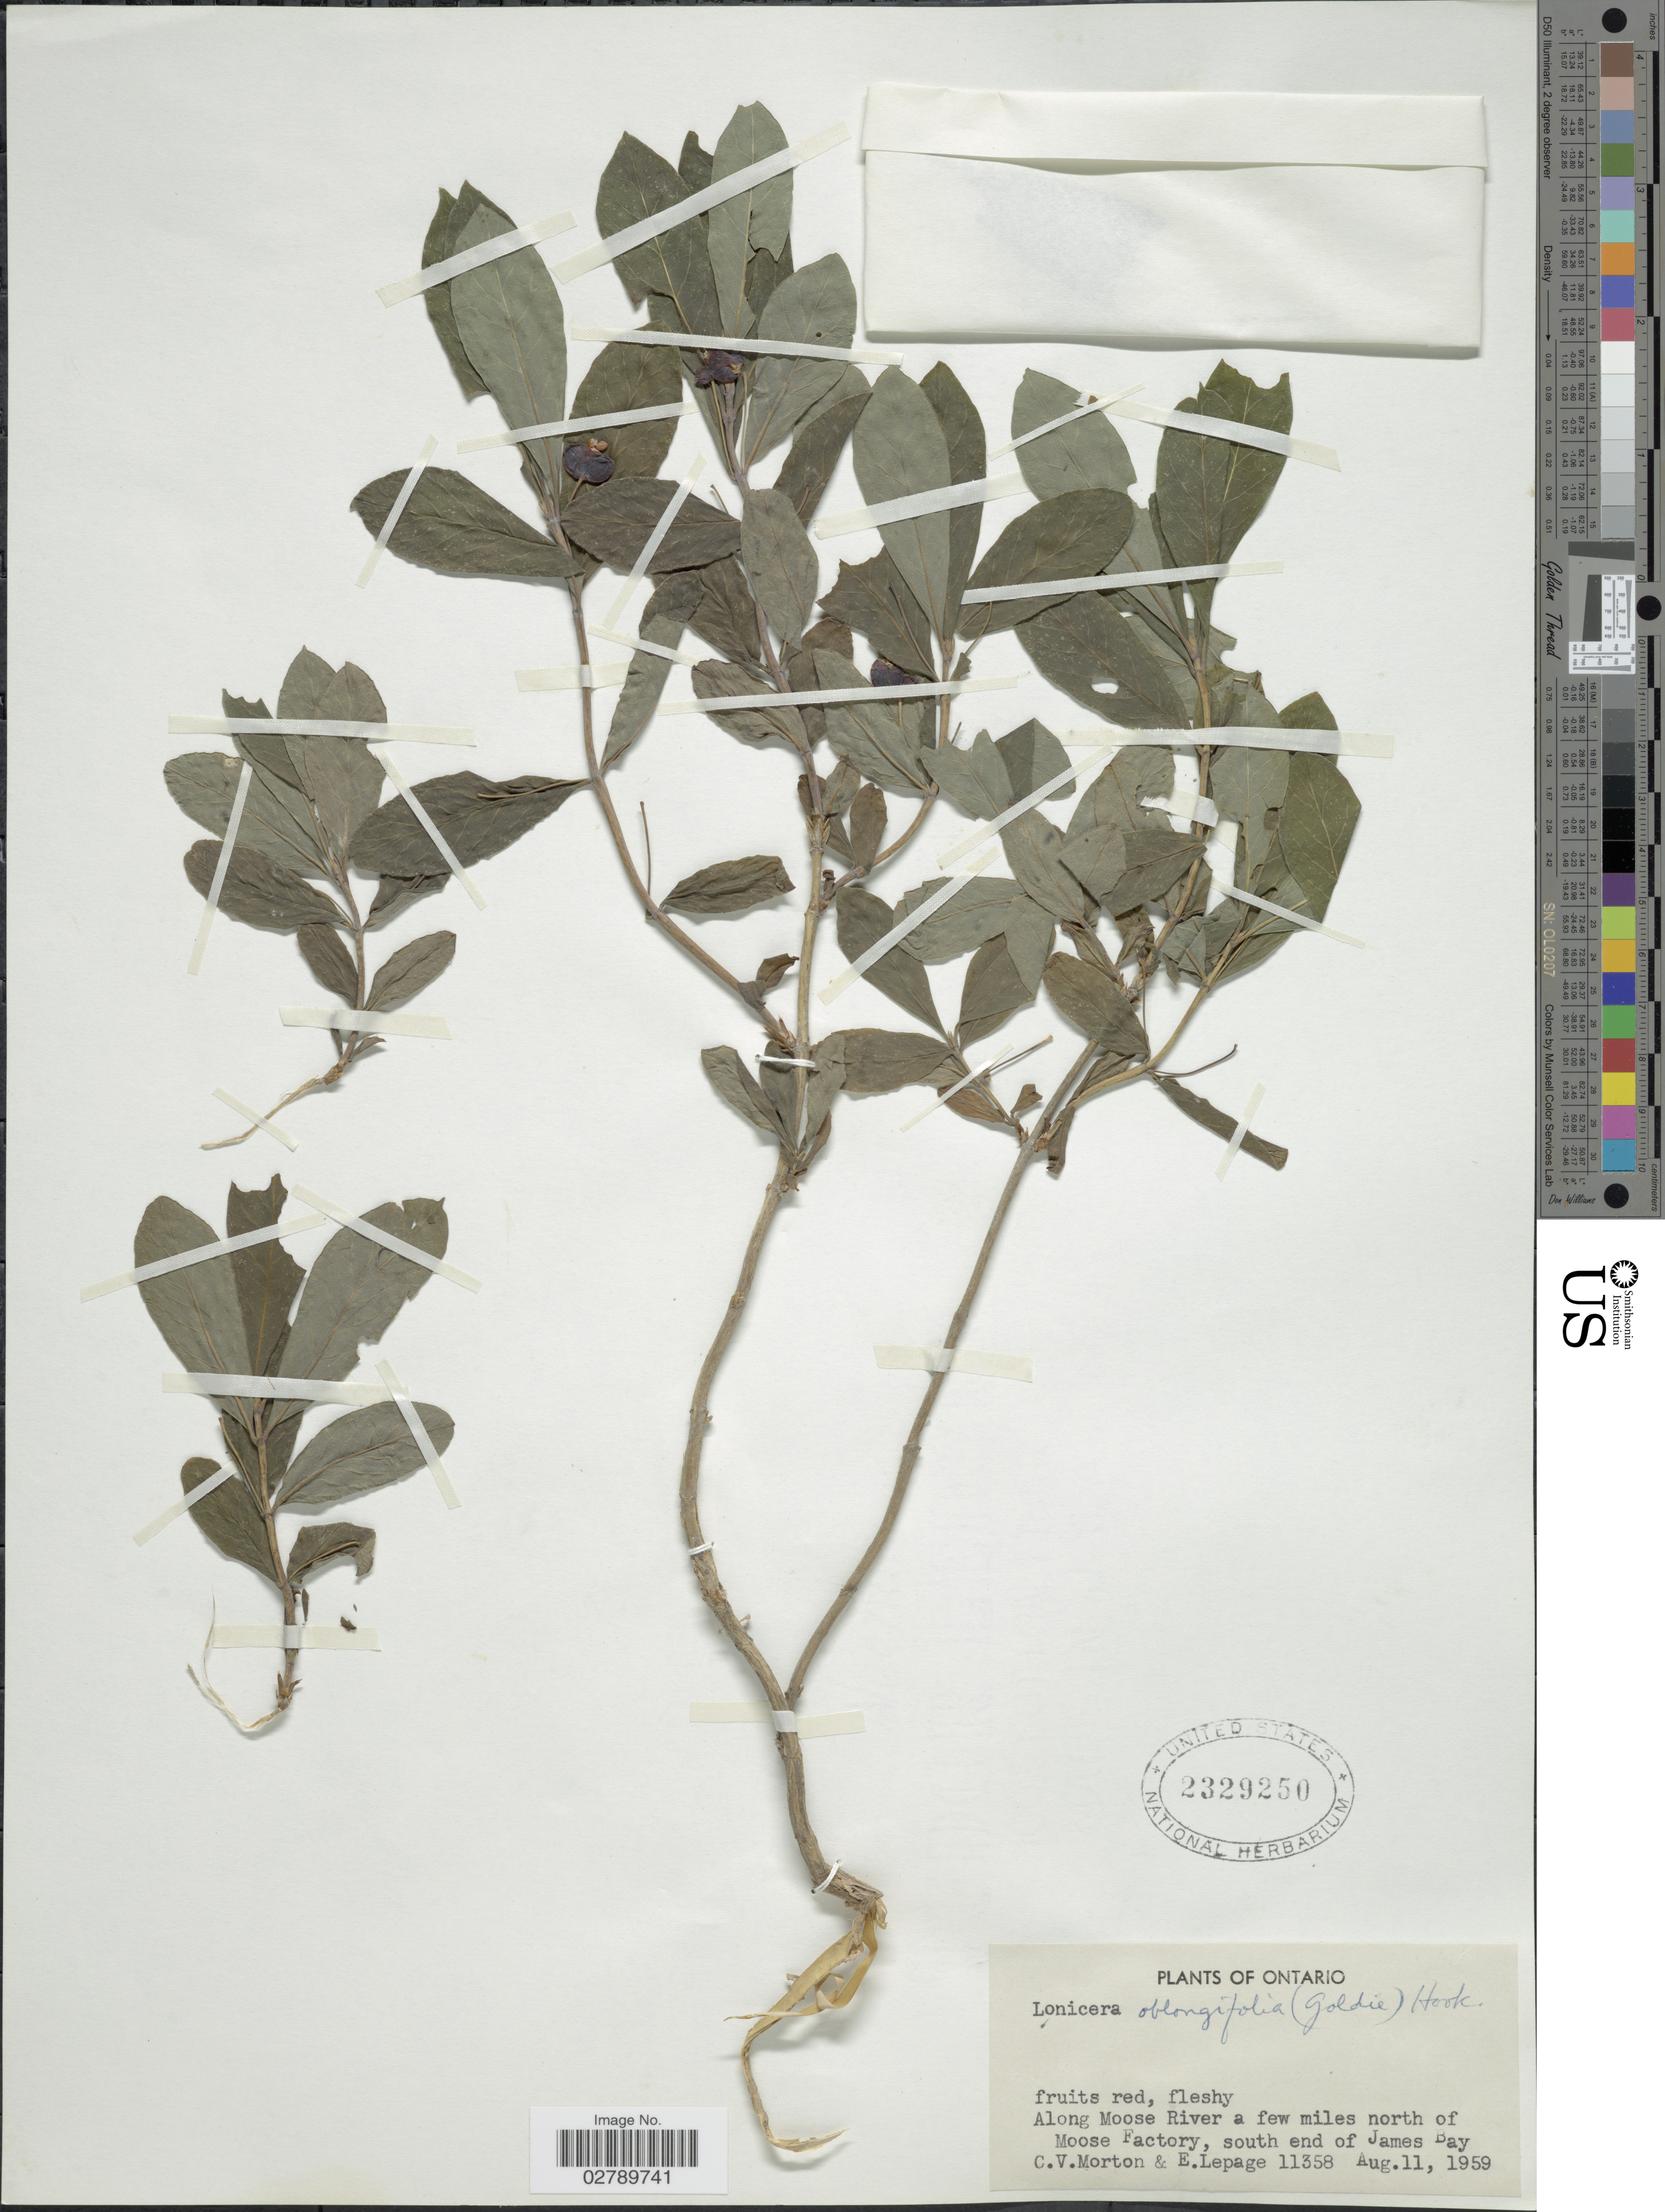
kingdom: Plantae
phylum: Tracheophyta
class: Magnoliopsida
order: Dipsacales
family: Caprifoliaceae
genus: Lonicera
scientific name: Lonicera oblongifolia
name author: Hook.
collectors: C. V. Morton & E. Lepage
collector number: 11358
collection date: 1959-08-11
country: Canada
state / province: Ontario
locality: Along Moose River a few miles north of Moose Factory, south end of James Bay.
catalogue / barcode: US 2329250